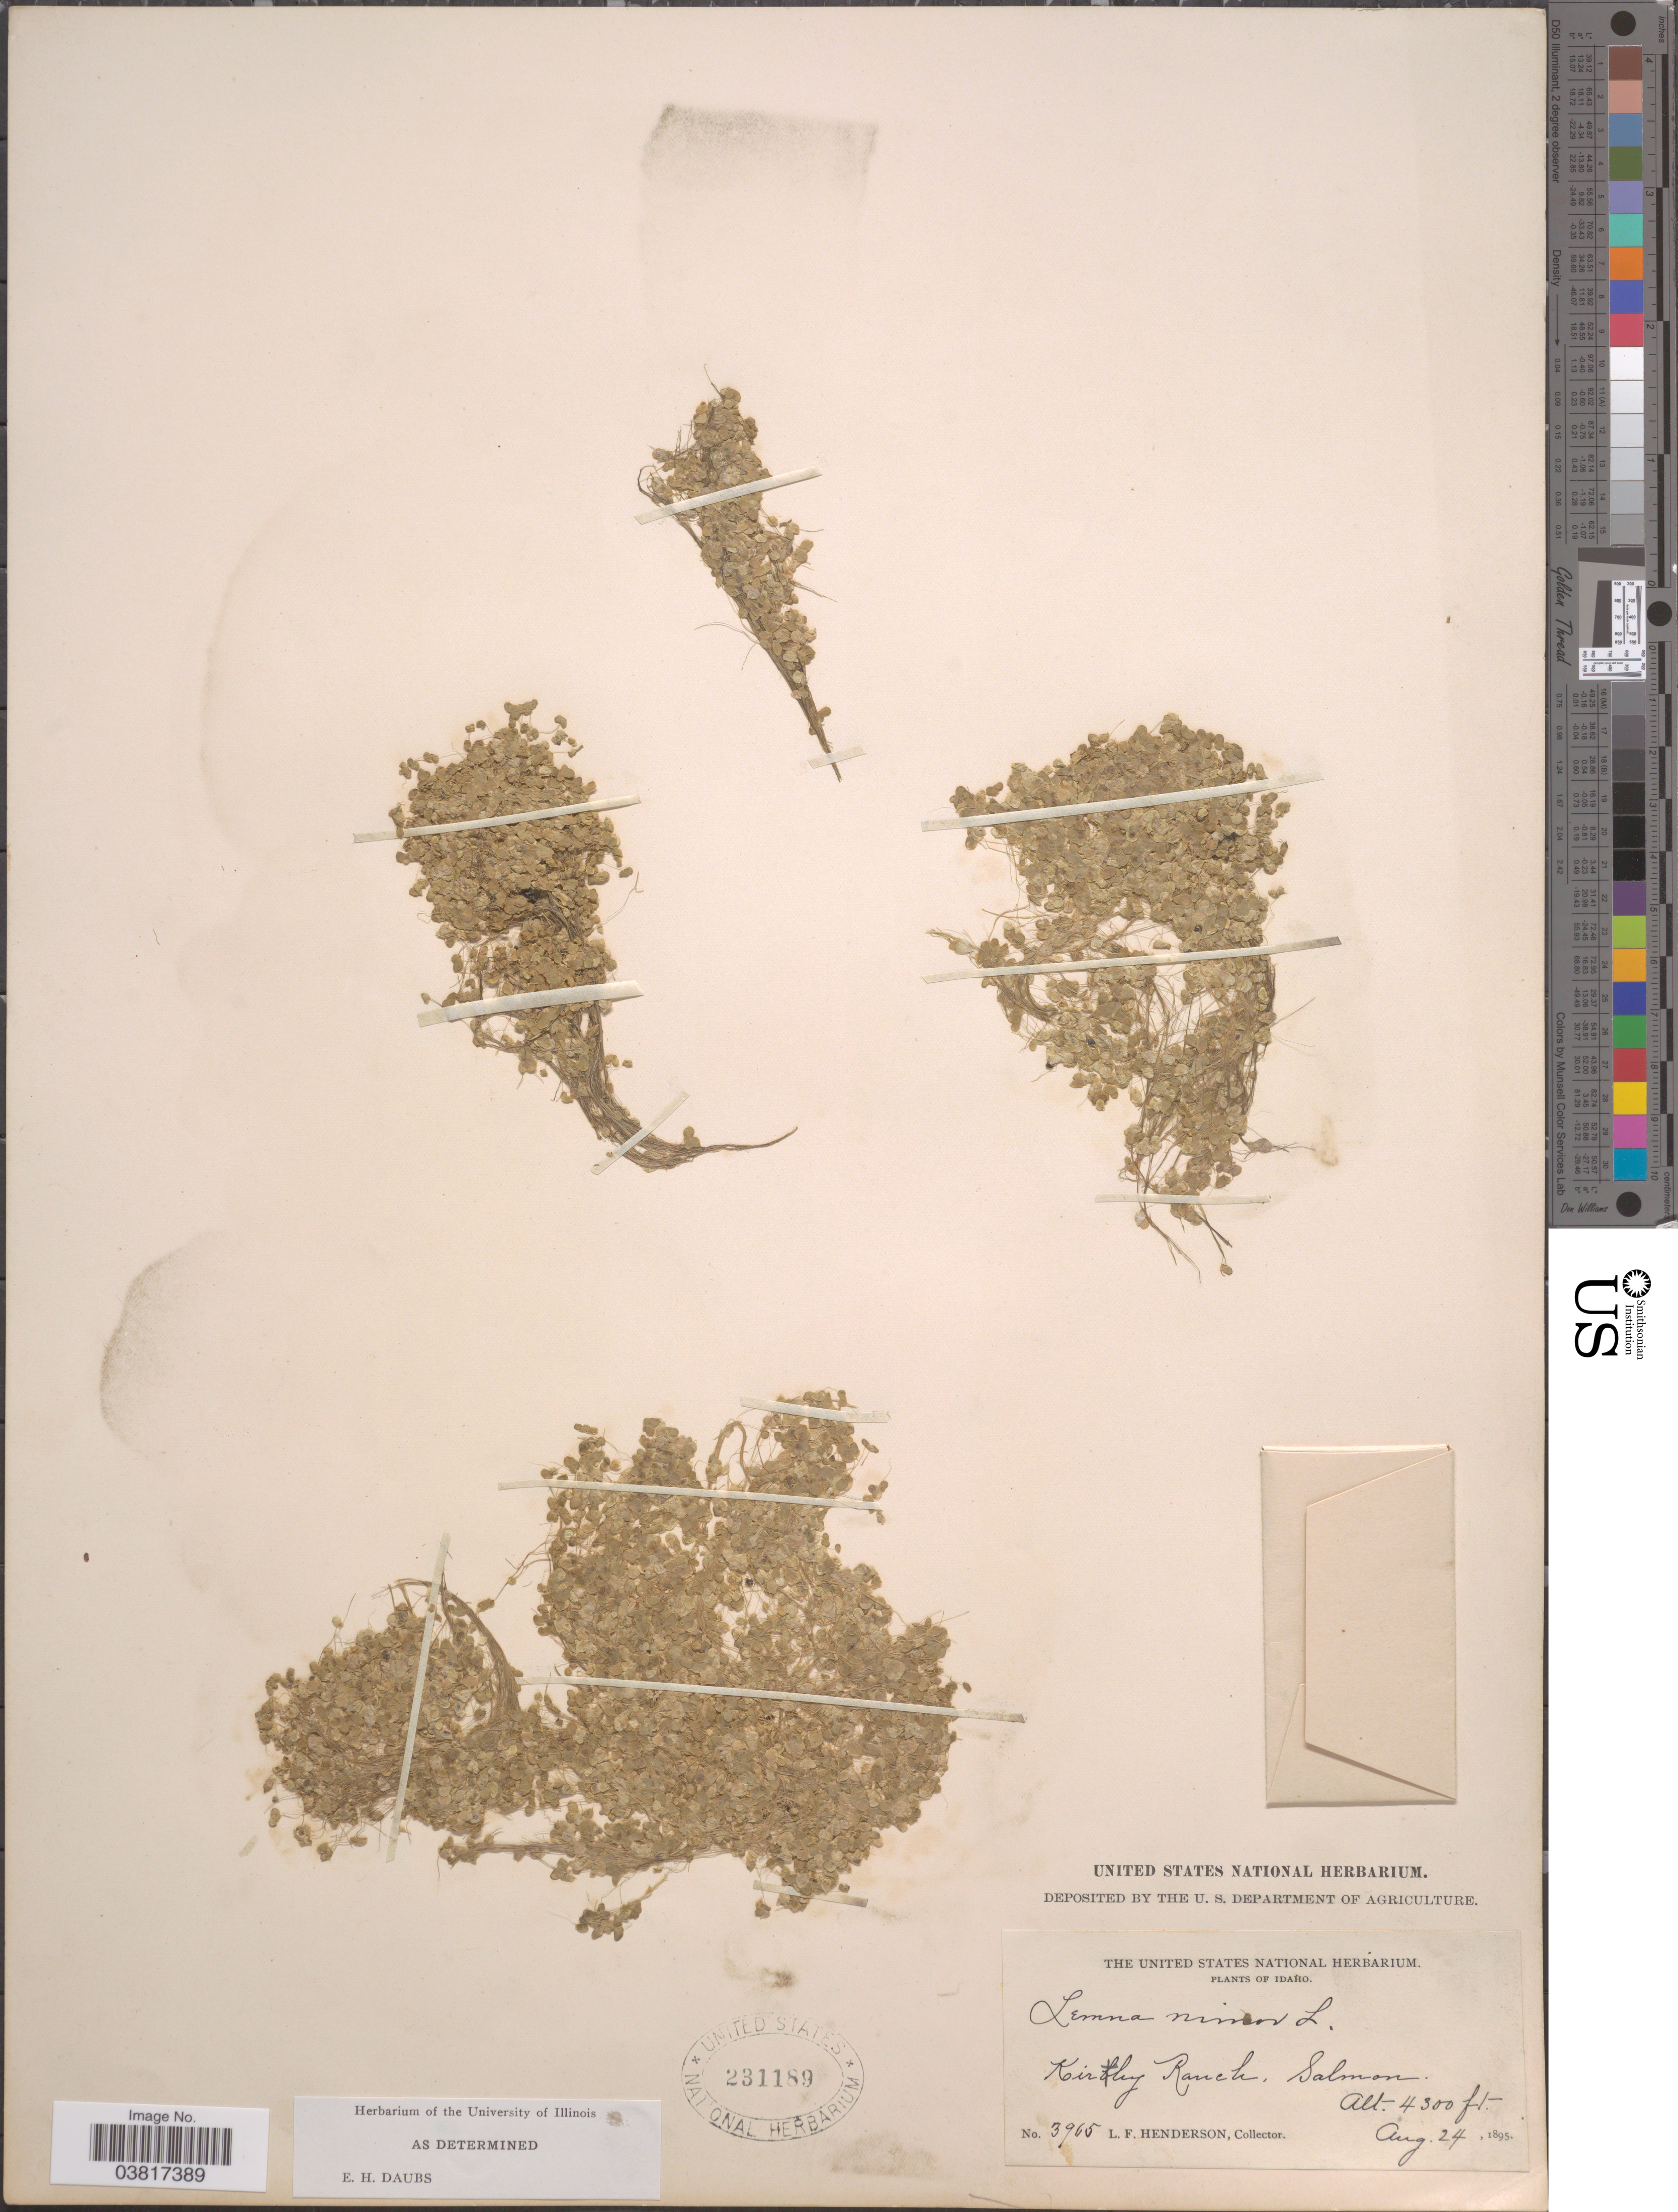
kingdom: Plantae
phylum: Tracheophyta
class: Liliopsida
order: Alismatales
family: Araceae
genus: Lemna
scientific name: Lemna minor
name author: L.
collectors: L. Henderson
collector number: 3965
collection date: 1895-08-24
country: United States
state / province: Idaho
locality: Kirtley Ranch, Salmon.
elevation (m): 1311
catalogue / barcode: US 231189